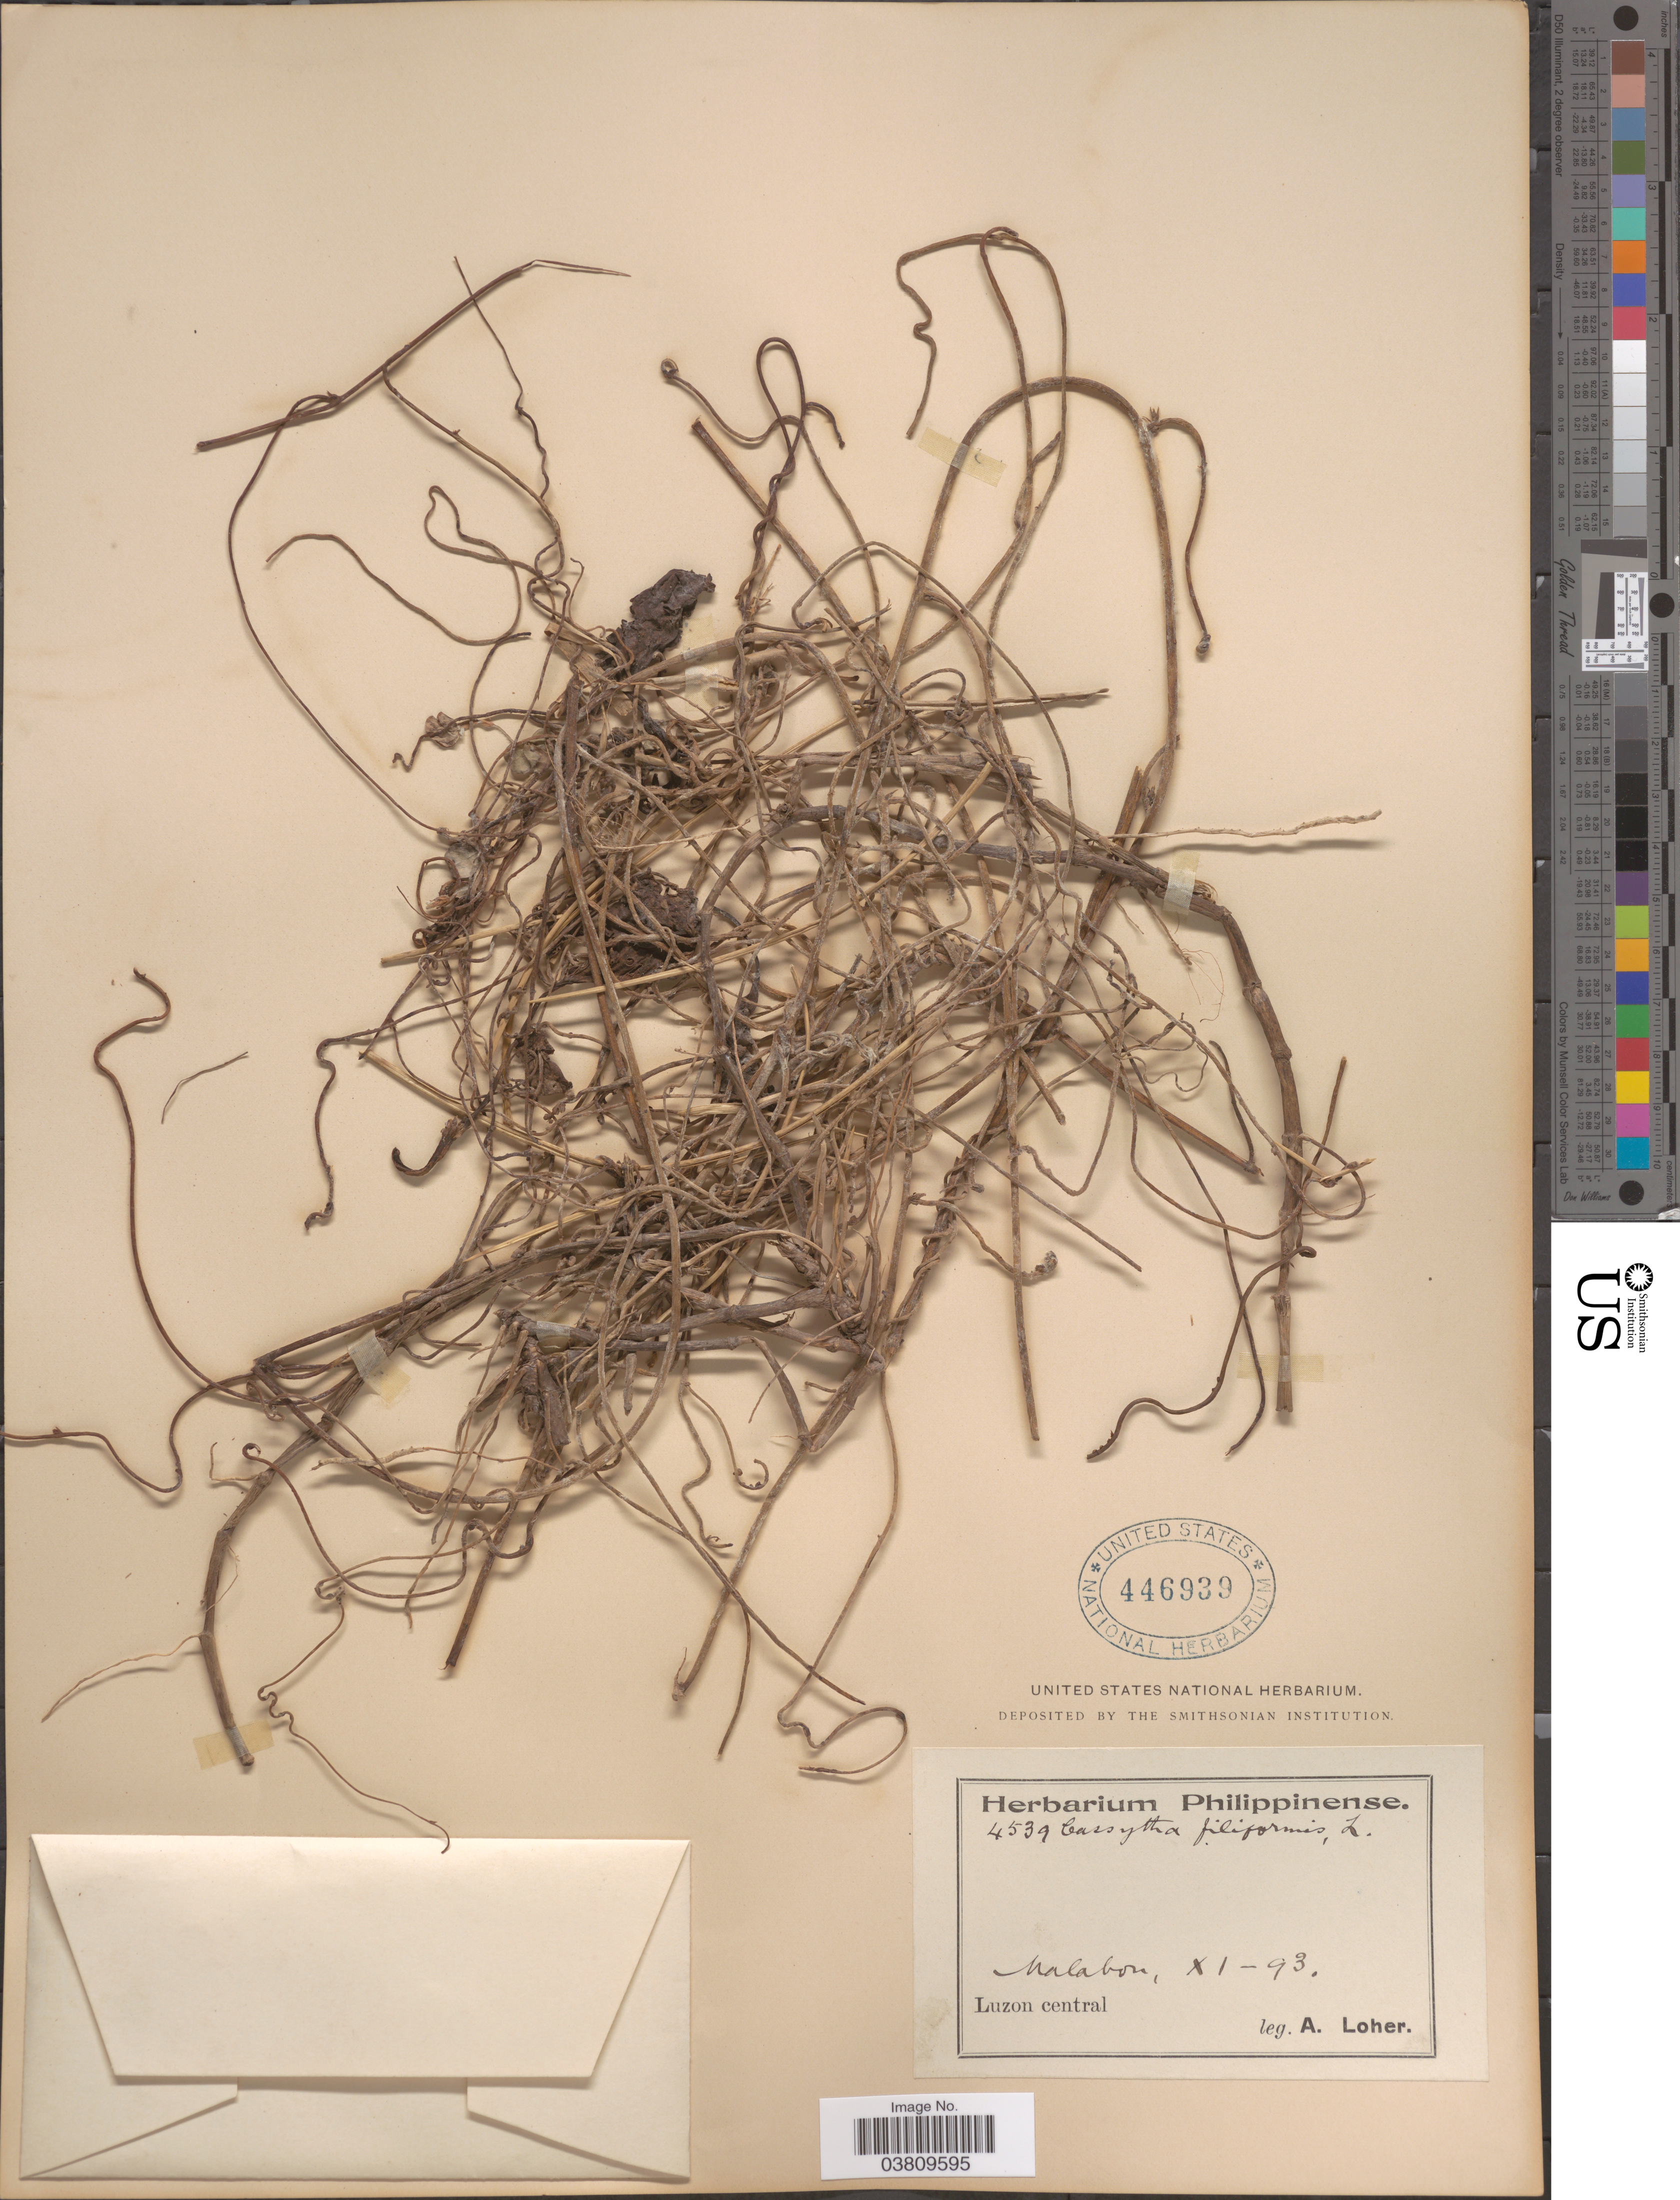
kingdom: Plantae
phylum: Tracheophyta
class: Magnoliopsida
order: Laurales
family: Lauraceae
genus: Cassytha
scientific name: Cassytha filiformis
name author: L.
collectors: A. Loher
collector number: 4539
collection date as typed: Transcribed d/m/y: /11/93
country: Philippines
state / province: Central Luzon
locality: Malabon. Luzon central.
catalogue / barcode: US 446939